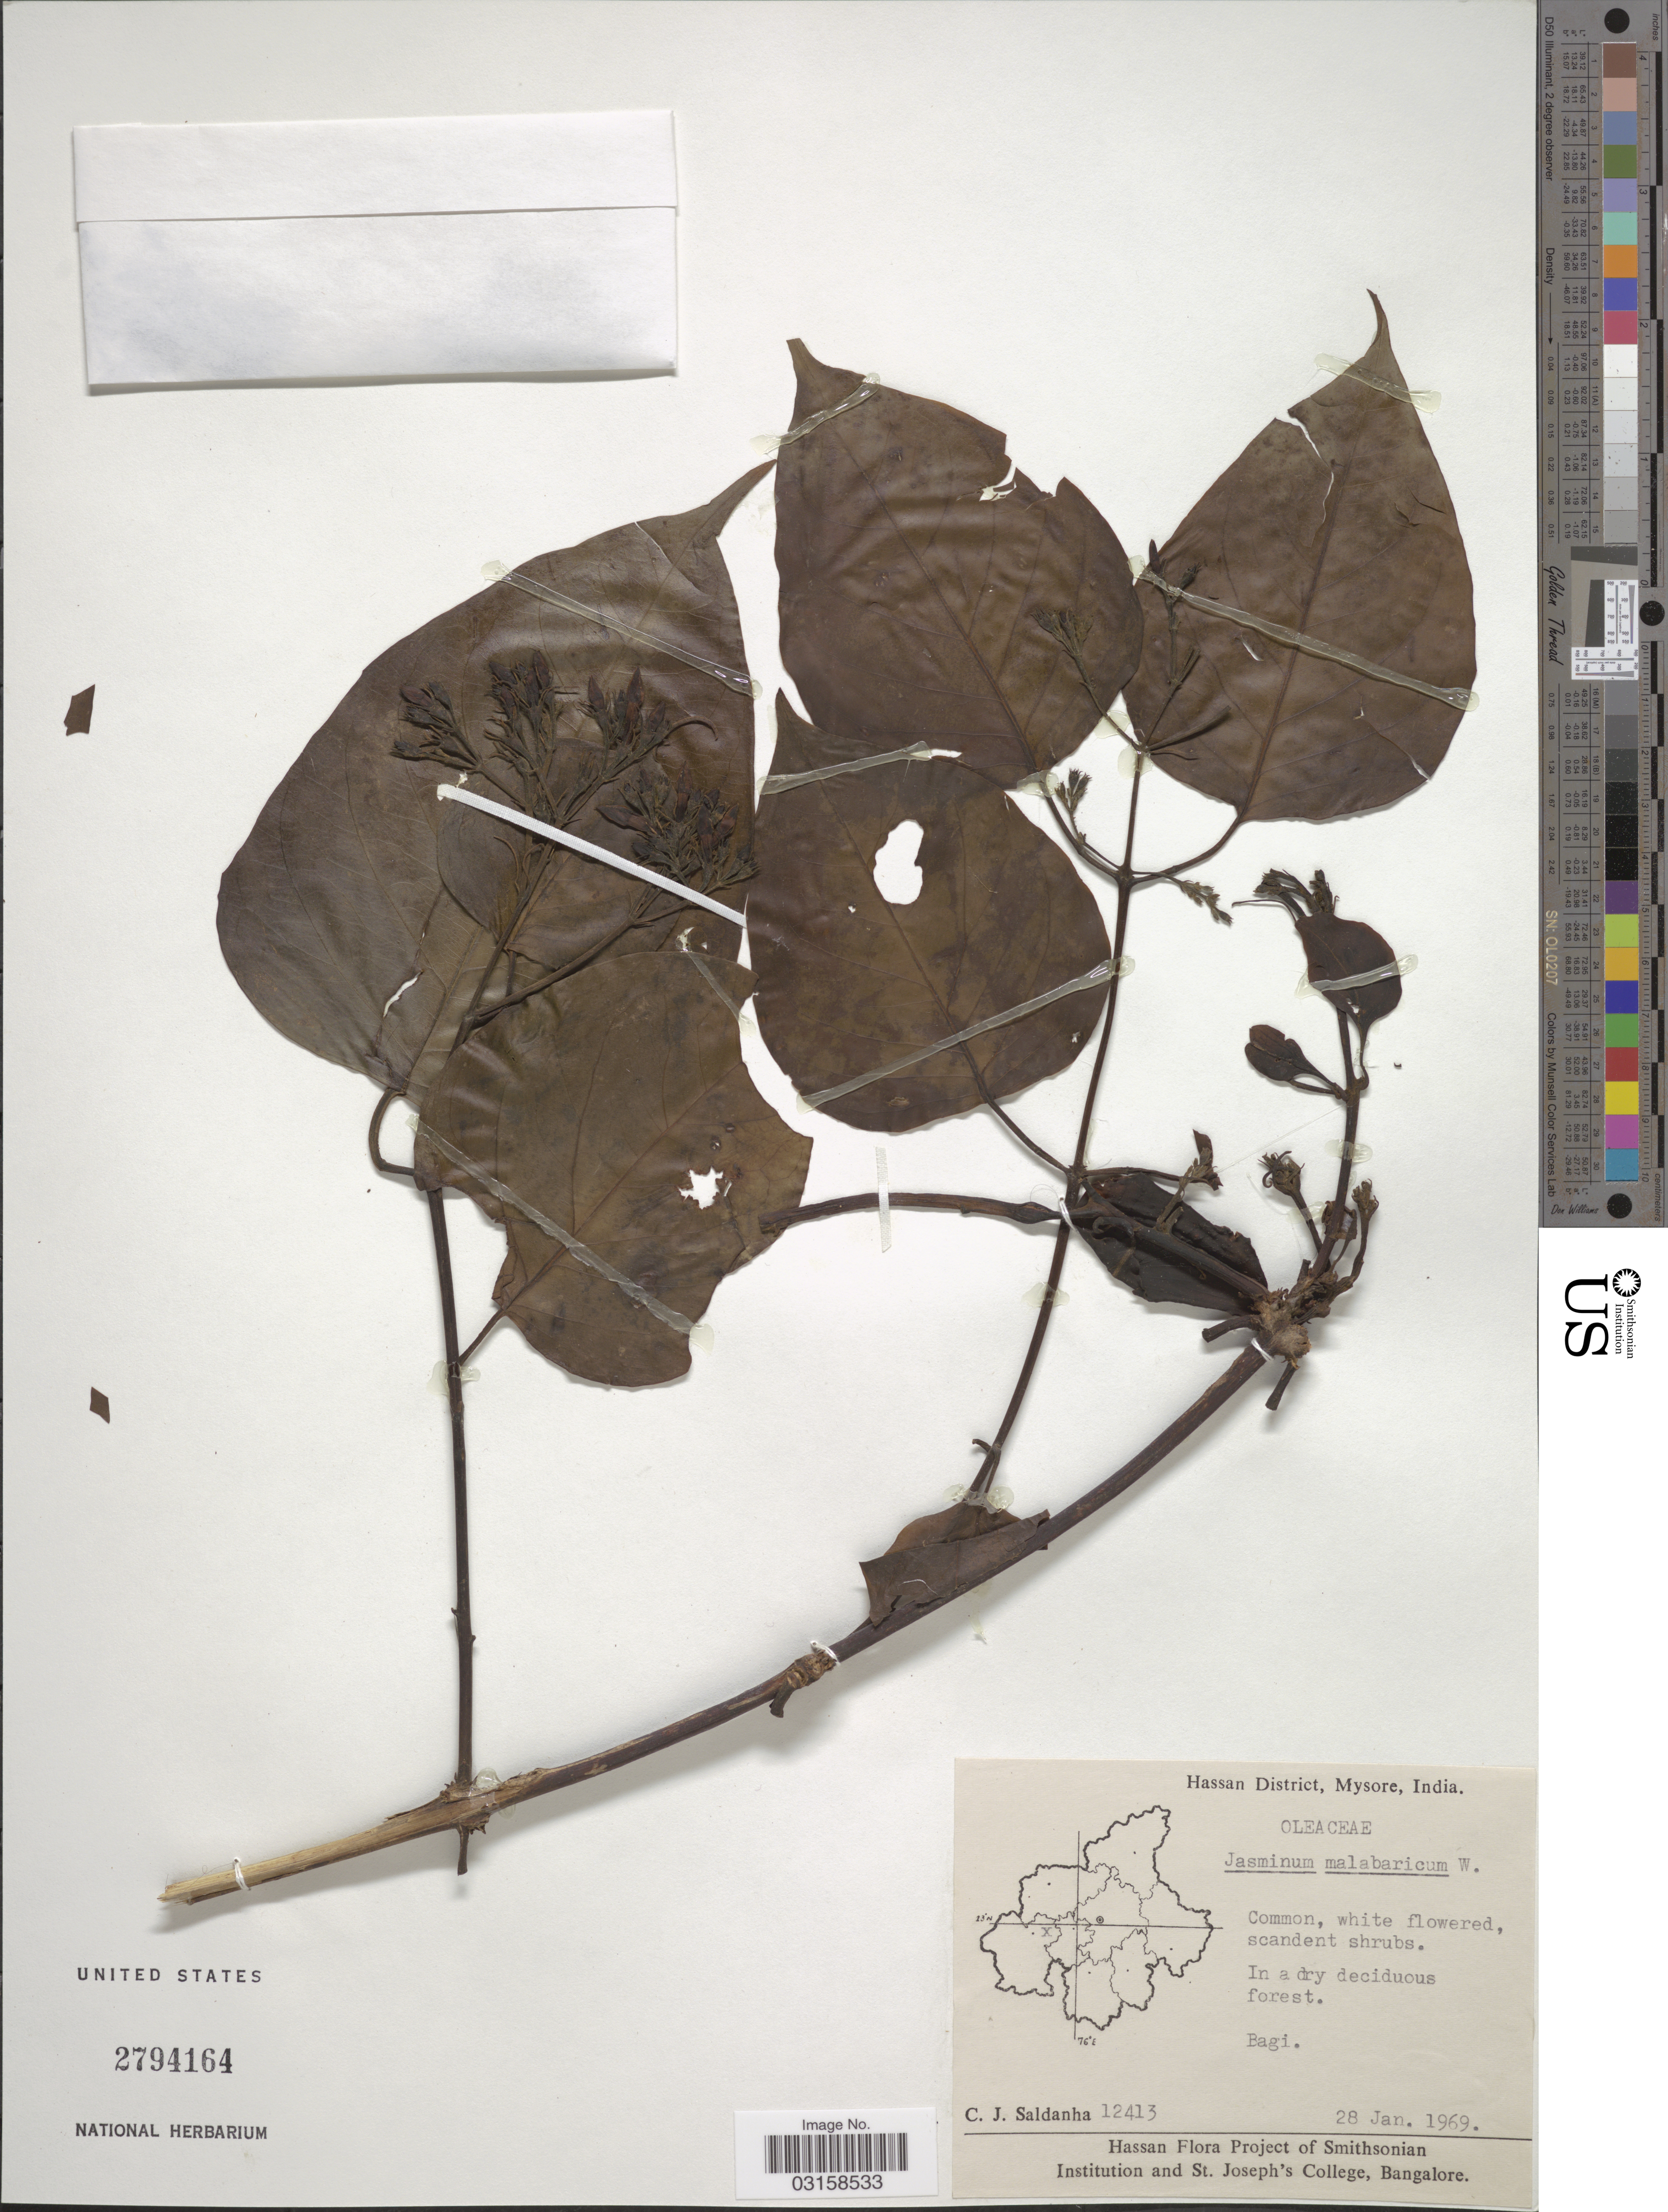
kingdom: Plantae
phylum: Tracheophyta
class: Magnoliopsida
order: Lamiales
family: Oleaceae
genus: Jasminum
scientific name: Jasminum malabaricum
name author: Wight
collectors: C. J. Saldanha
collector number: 12413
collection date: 1969-01-28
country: India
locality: Hassan District, Mysore. Bagi.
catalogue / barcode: US 2794164